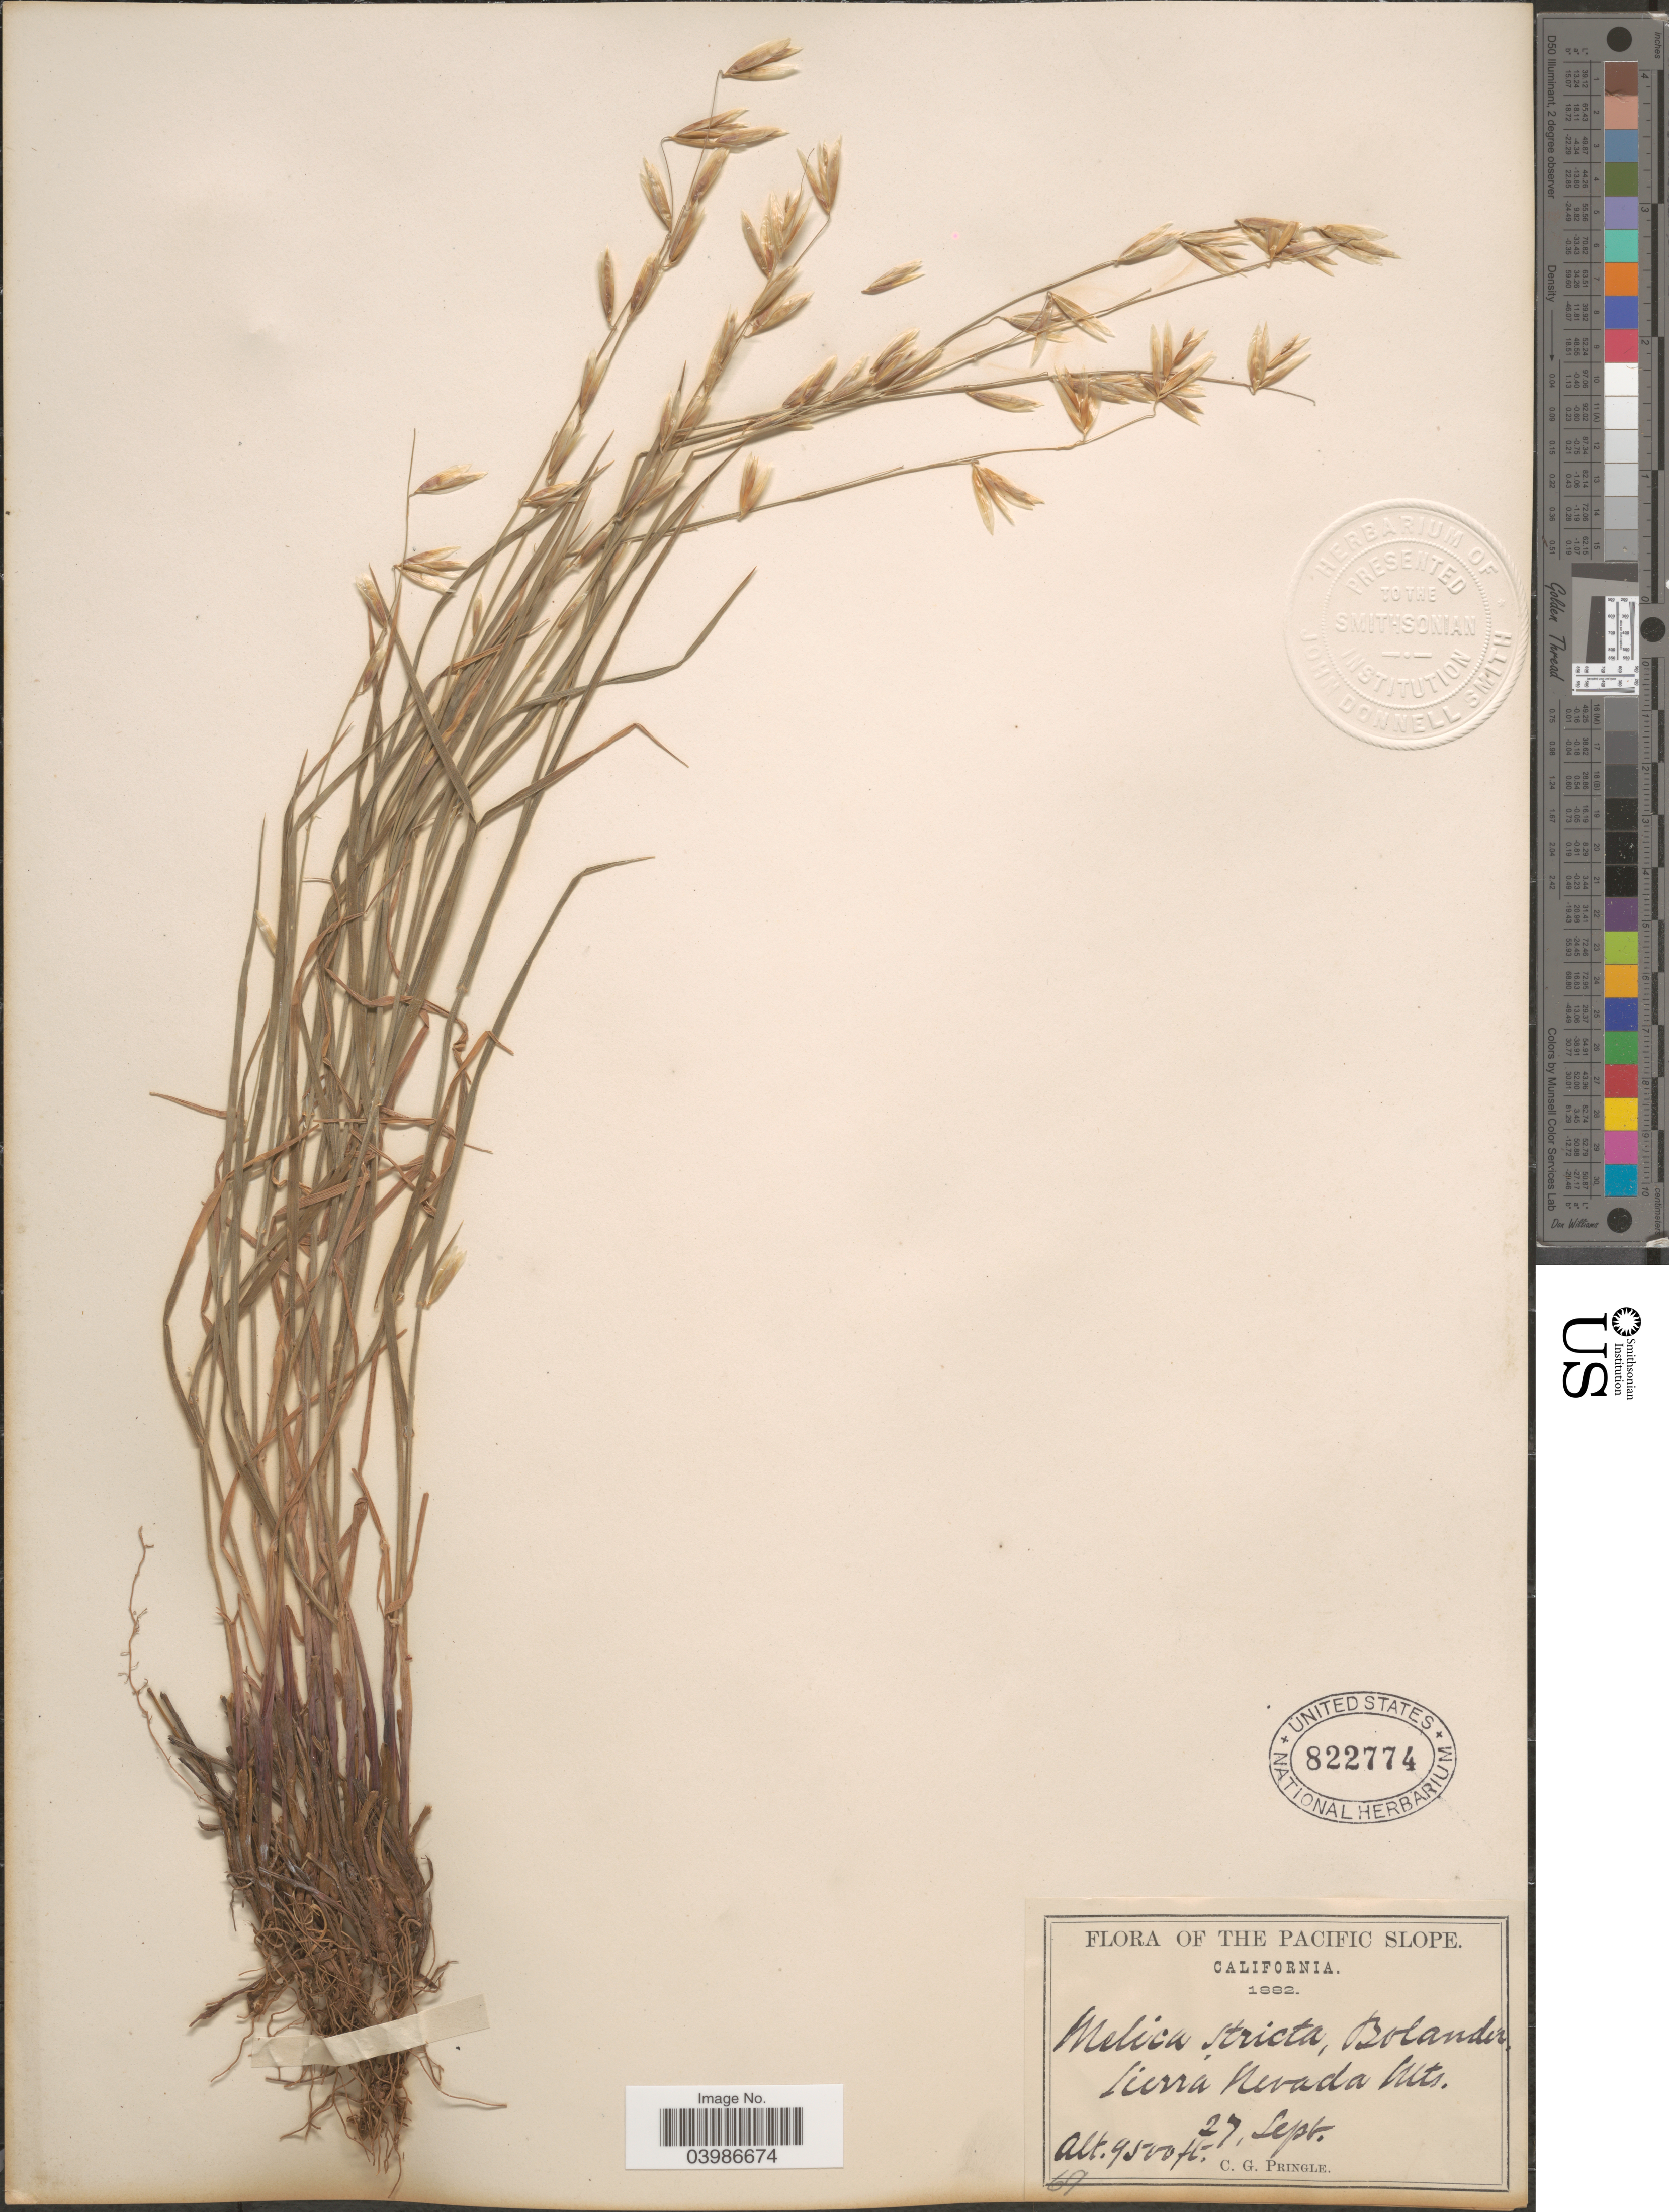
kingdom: Plantae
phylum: Tracheophyta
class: Liliopsida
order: Poales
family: Poaceae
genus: Melica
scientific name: Melica stricta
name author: Bol.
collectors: C. G. Pringle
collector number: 69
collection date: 1882-09-27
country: United States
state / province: California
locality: The Pacific Coast. Sierra Nevada Mts.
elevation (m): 2896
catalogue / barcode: US 822774